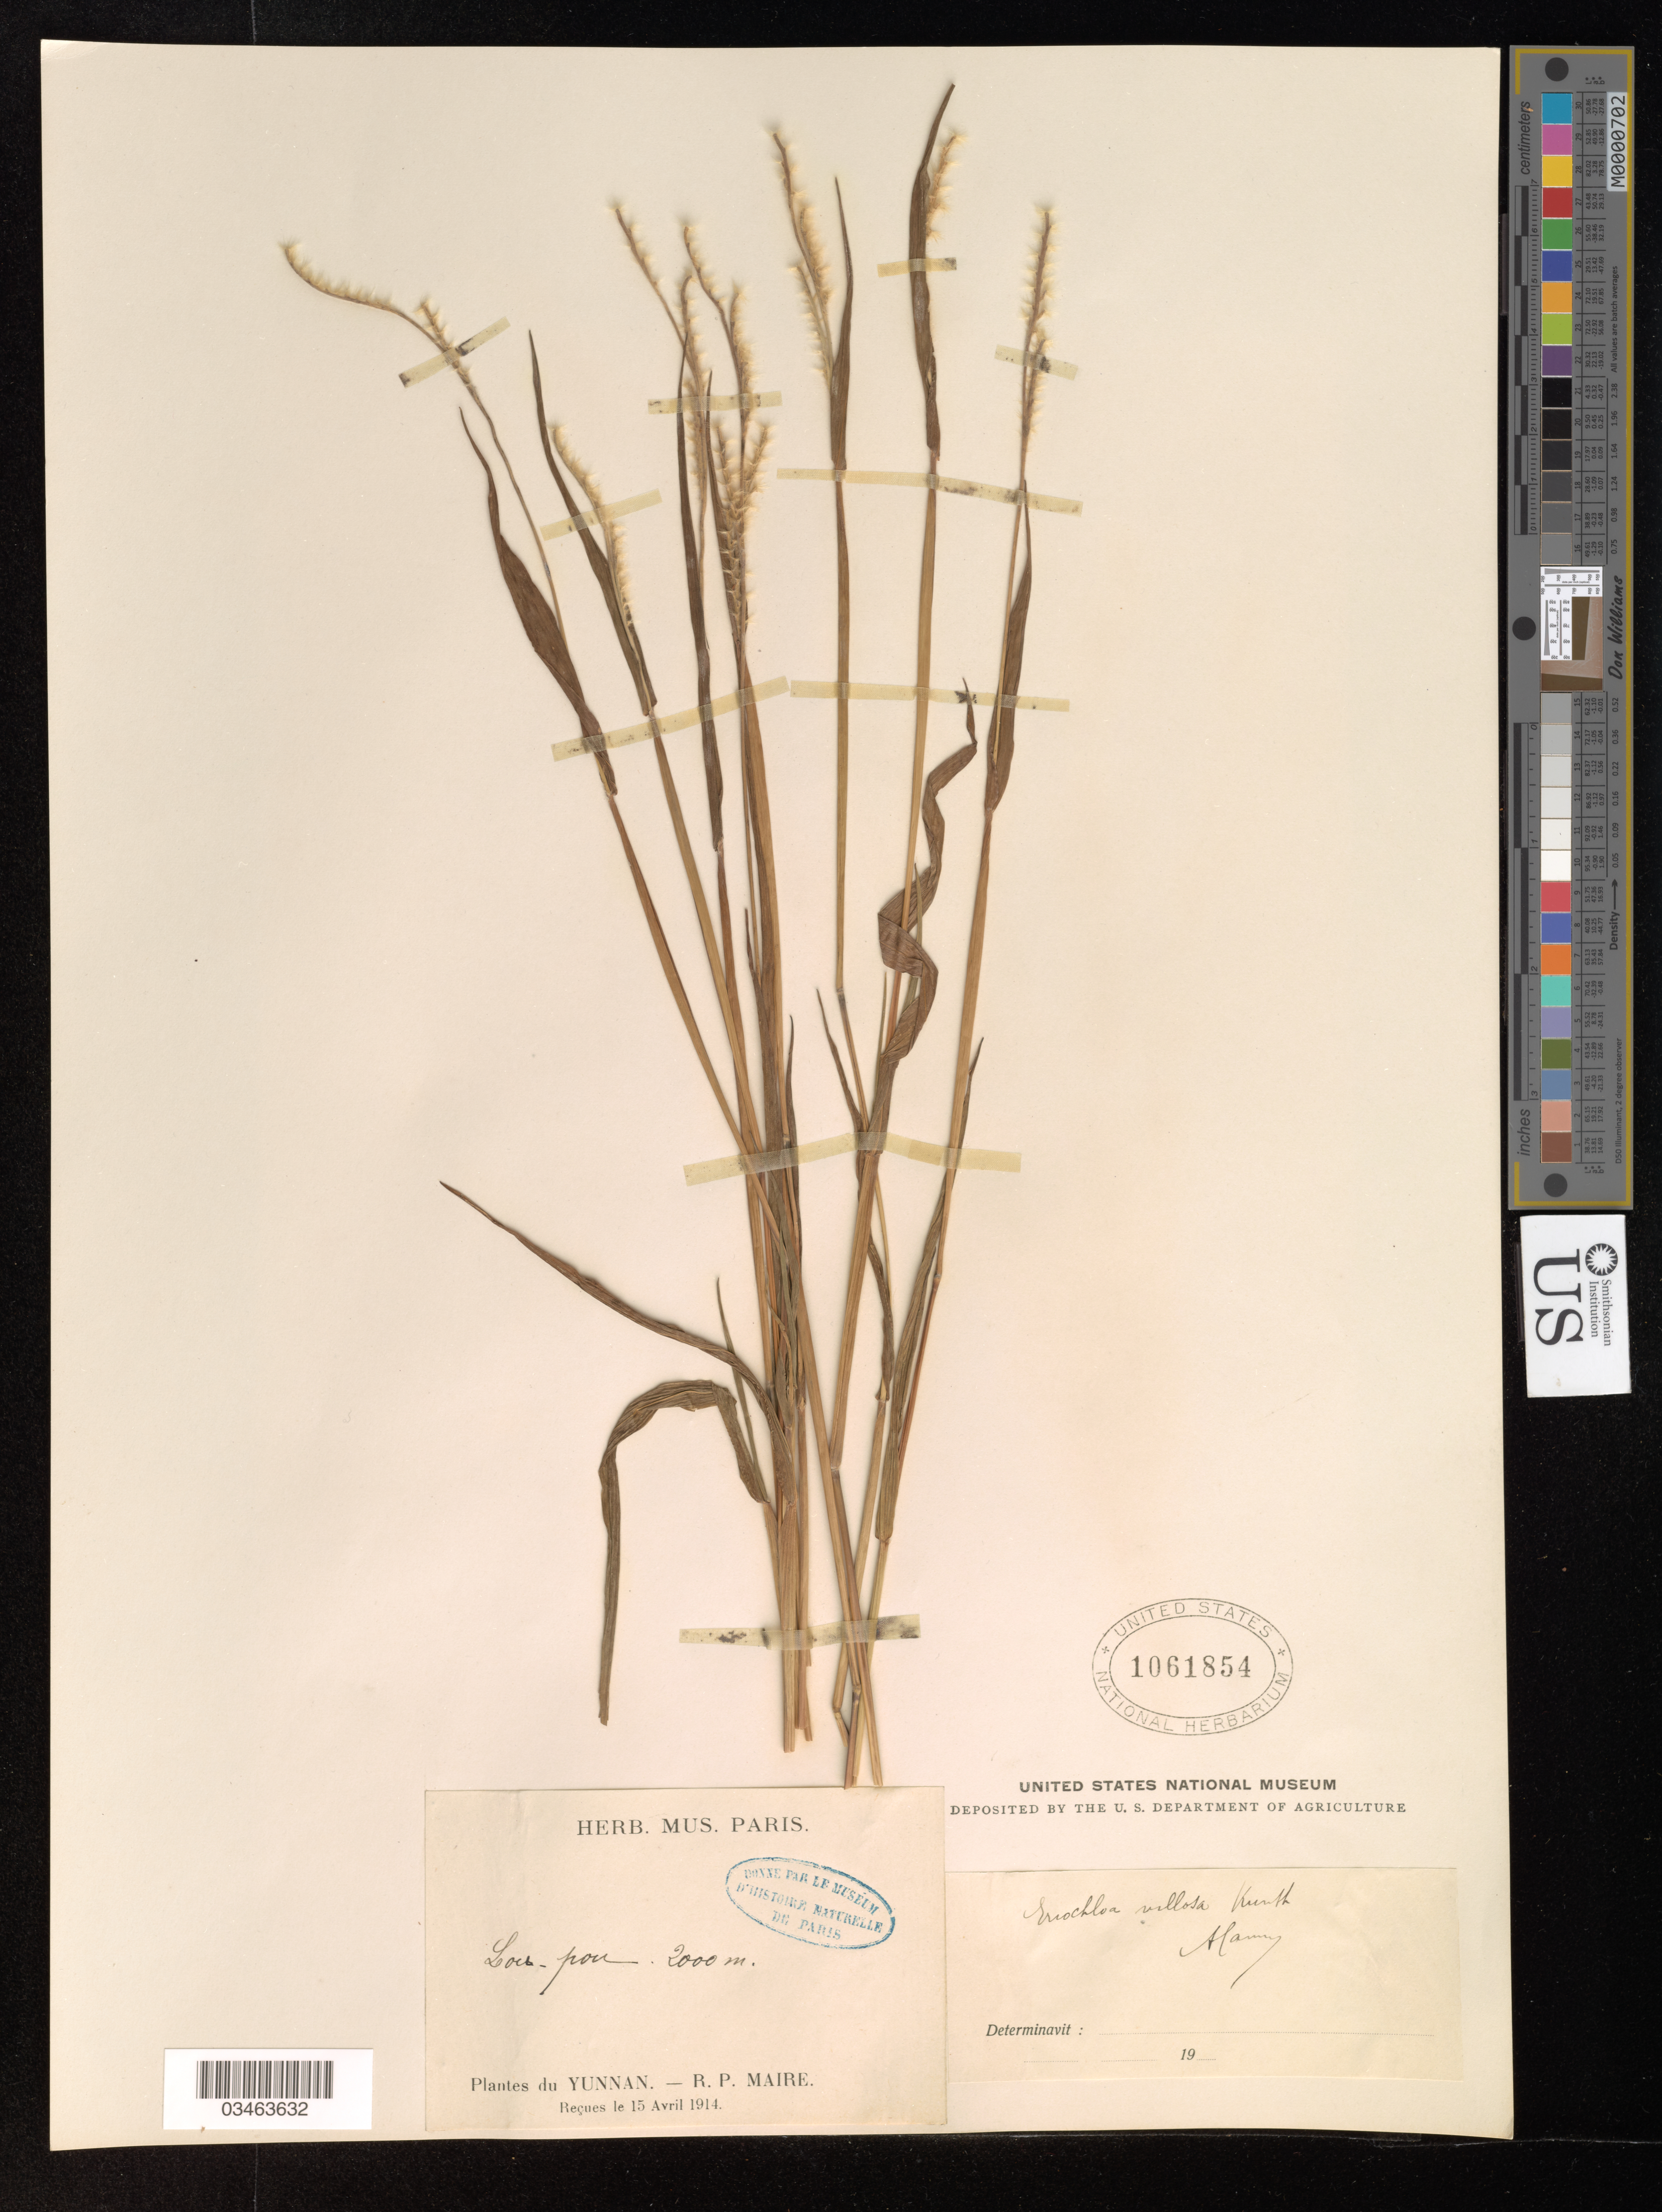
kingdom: Plantae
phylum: Tracheophyta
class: Liliopsida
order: Poales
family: Poaceae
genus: Eriochloa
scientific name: Eriochloa villosa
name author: (Thunb.) Kunth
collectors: R.-P. Maire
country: China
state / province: Yunnan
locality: Hamy?.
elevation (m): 2000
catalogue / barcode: US 1061854